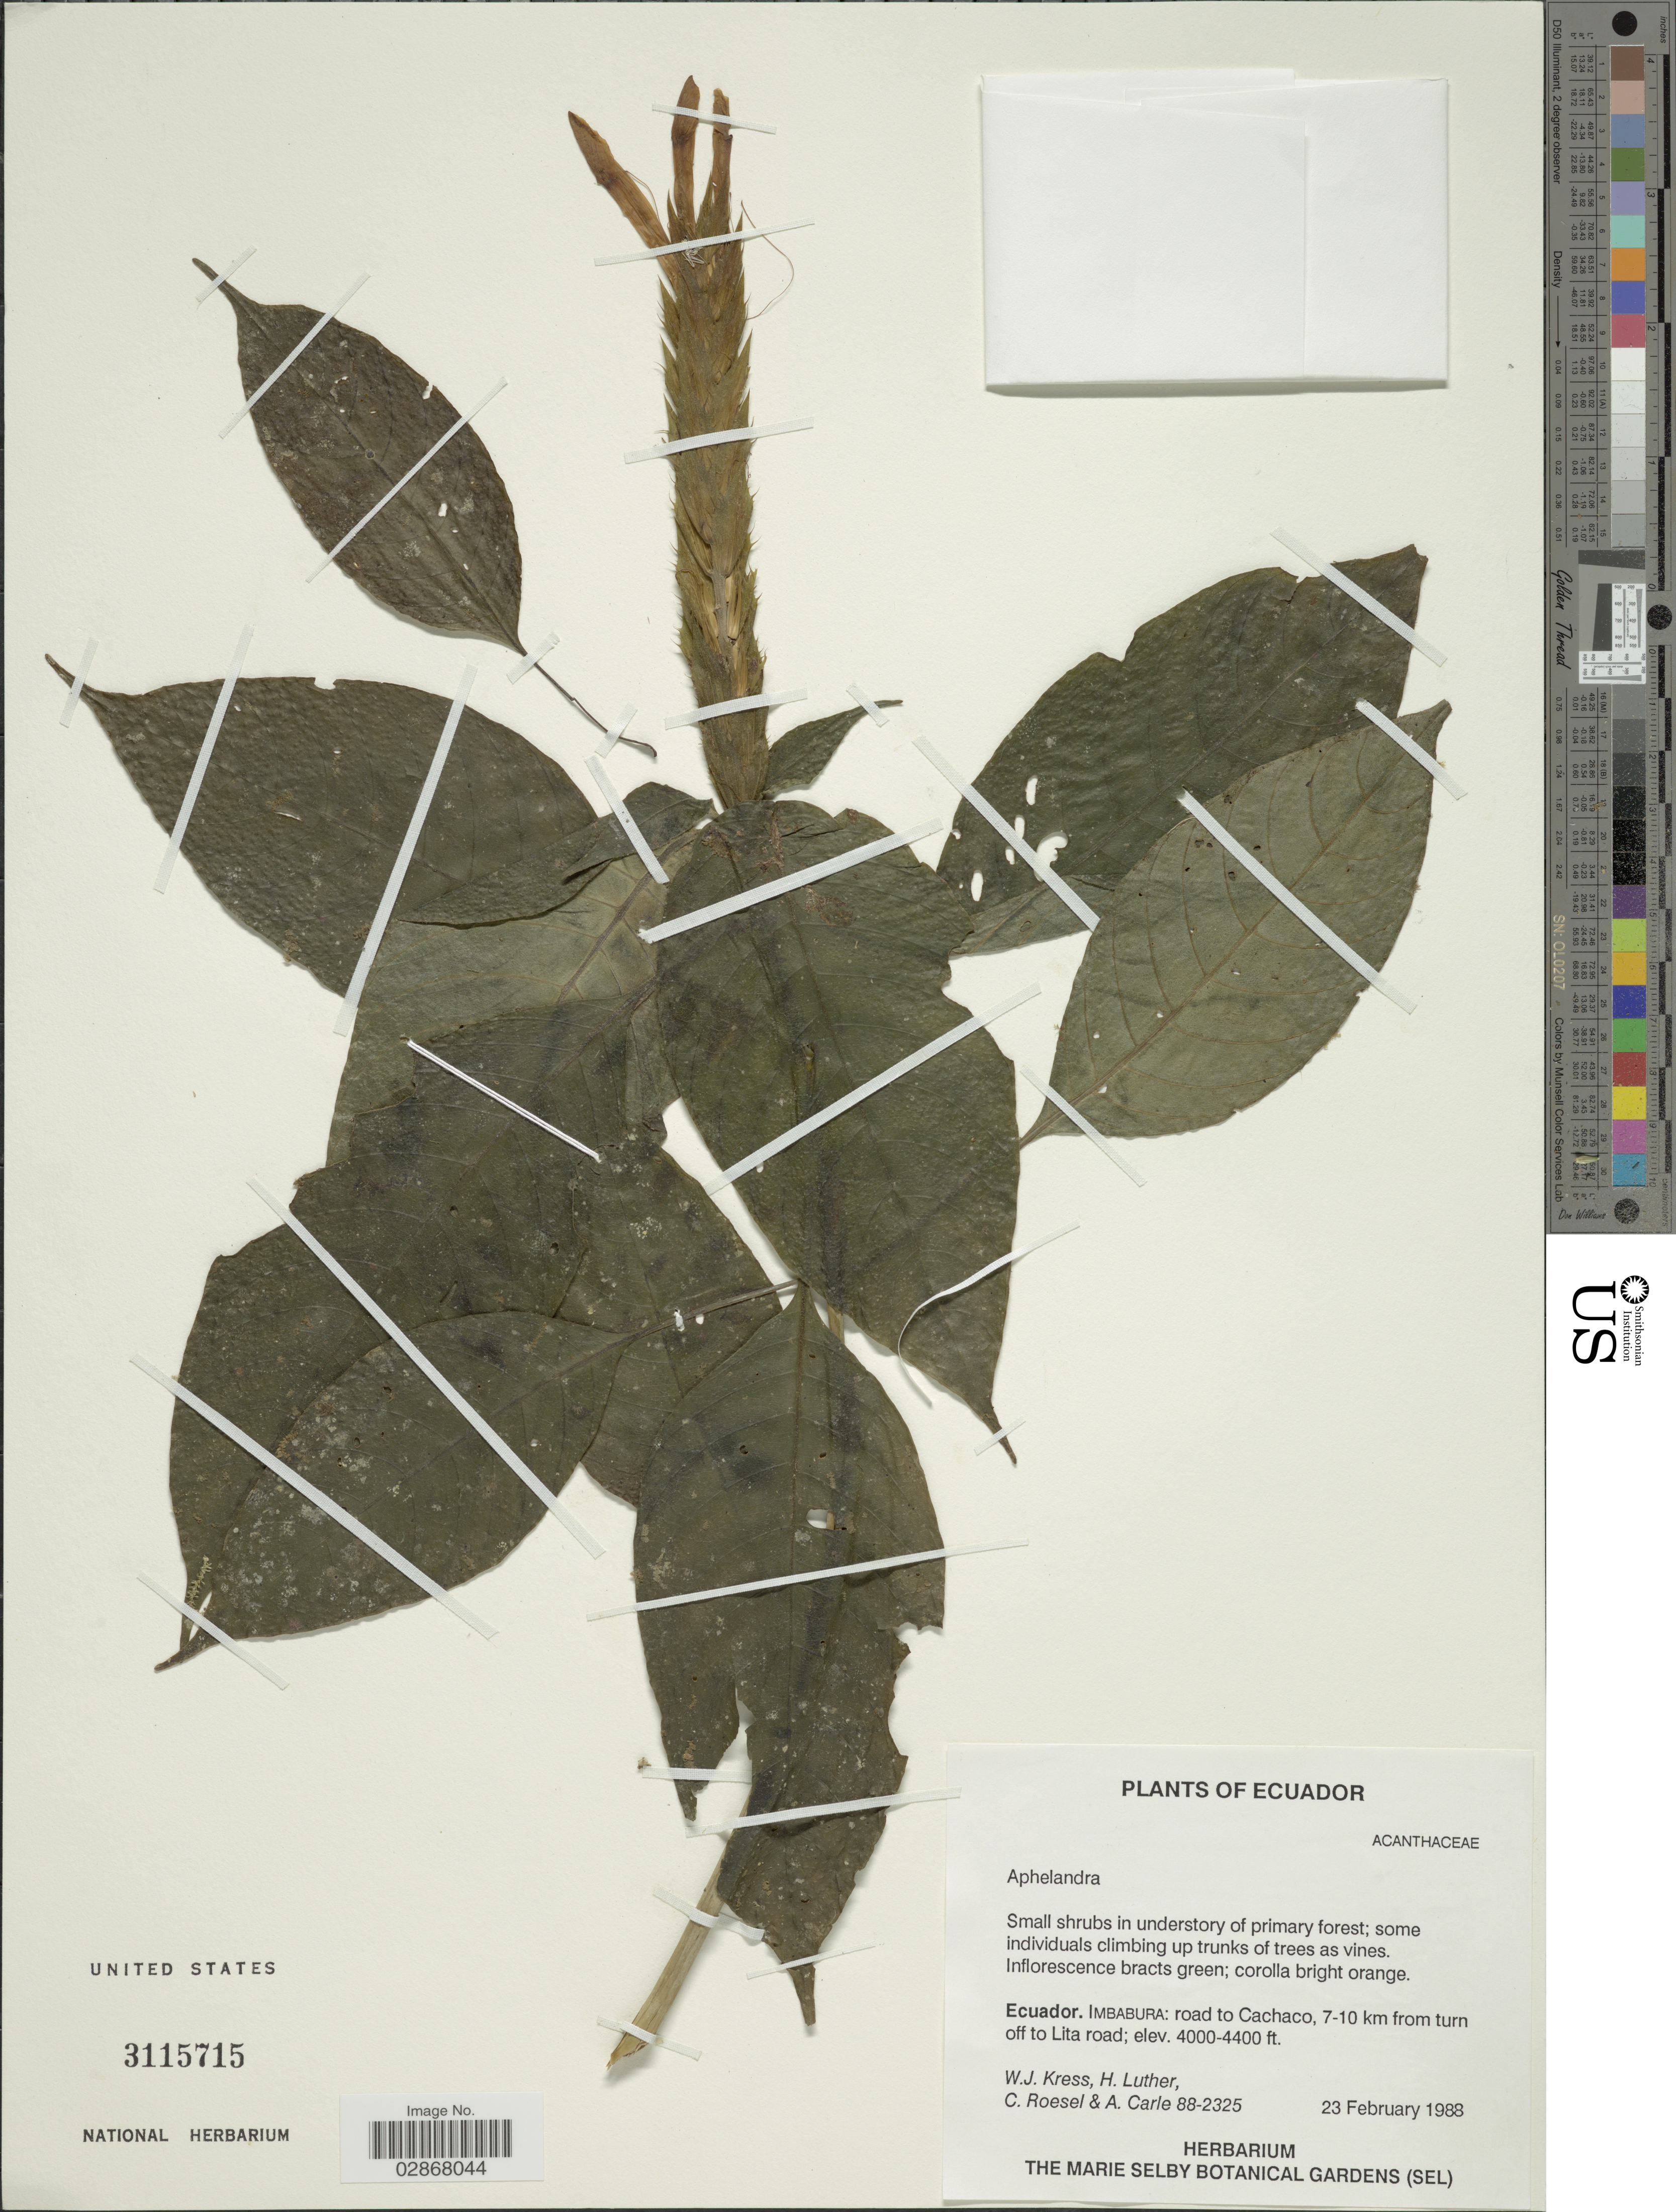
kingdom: Plantae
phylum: Tracheophyta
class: Magnoliopsida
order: Lamiales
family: Acanthaceae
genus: Encephalosphaera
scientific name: Encephalosphaera puberula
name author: (Leonard) Wassh.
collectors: W. J. Kress, H. Luther, C. S. Roesel & A. Carle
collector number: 88-2325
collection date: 1988-02-23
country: Ecuador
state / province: Imbabura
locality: Road to Cachaco, 7-10 km from turn off to Lita road.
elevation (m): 1219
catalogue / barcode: US 3115715